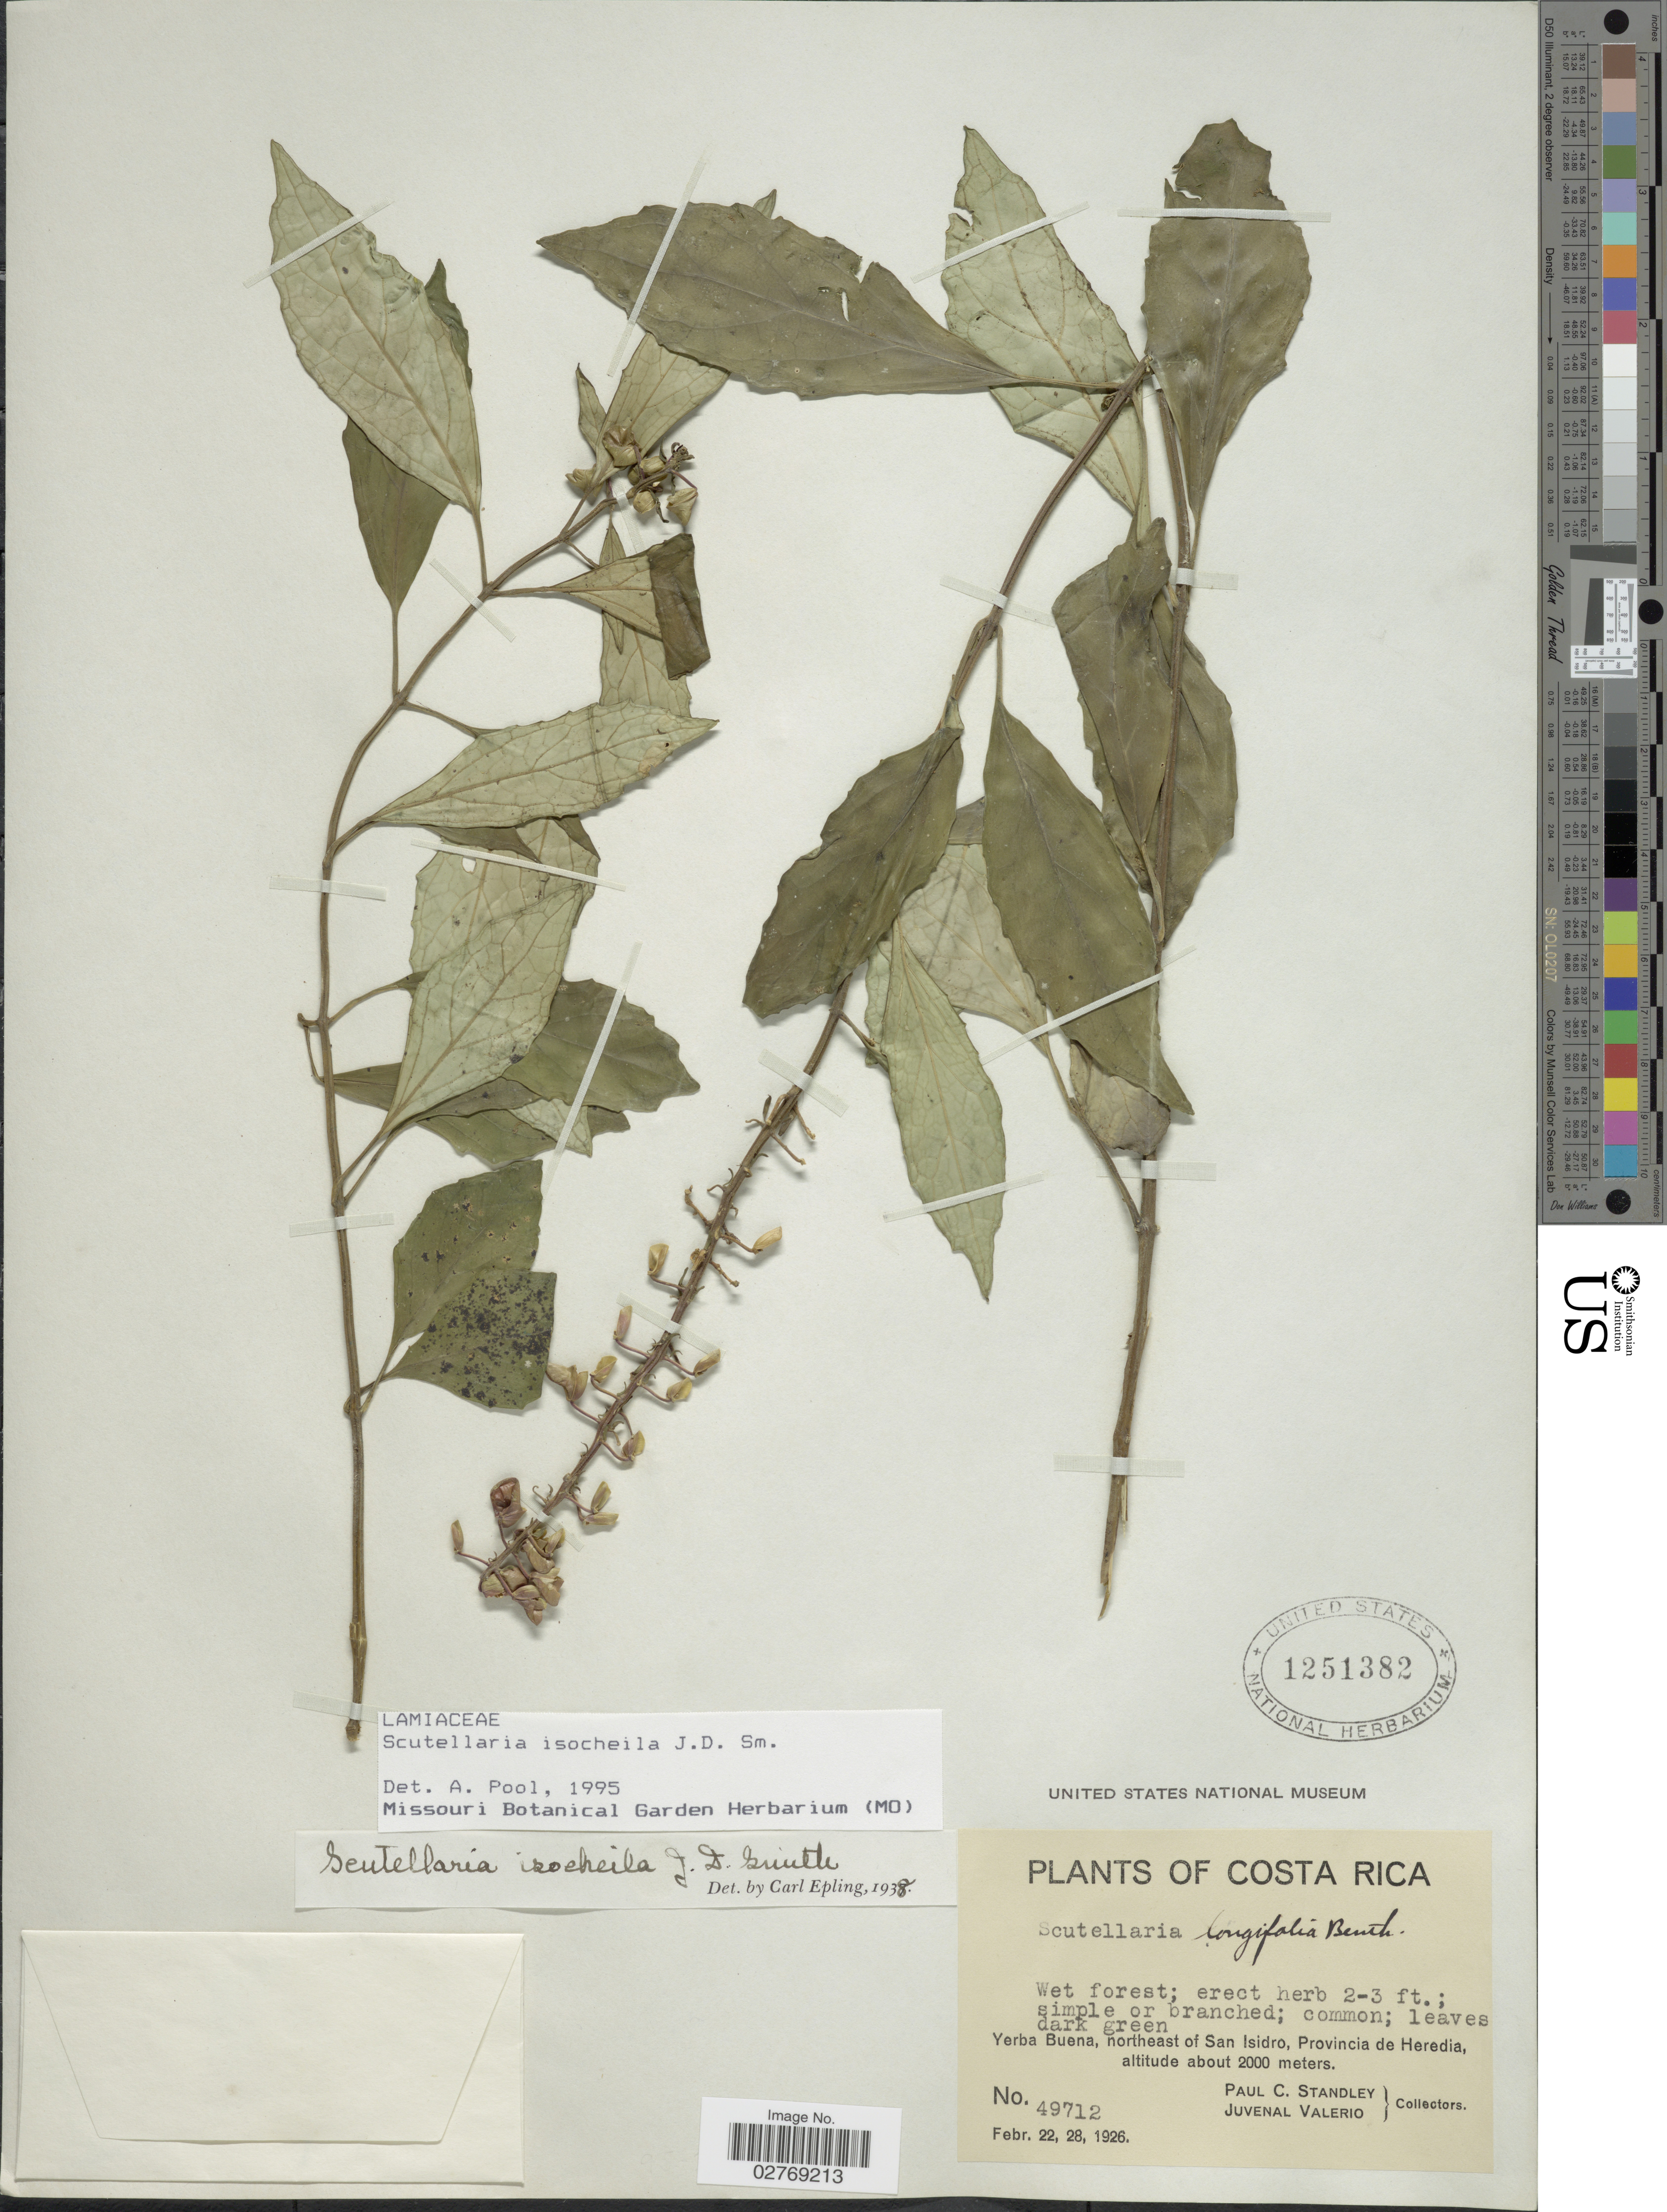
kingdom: Plantae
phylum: Tracheophyta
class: Magnoliopsida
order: Lamiales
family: Lamiaceae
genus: Scutellaria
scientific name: Scutellaria isocheila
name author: Donn. Sm.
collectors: P. C. Standley & J. Valerio R.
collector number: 49712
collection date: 1926-02-22/1926-02-28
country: Costa Rica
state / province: Heredia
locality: Yerba Buena, northeast of San Isidro.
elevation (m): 2000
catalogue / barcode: US 1251382